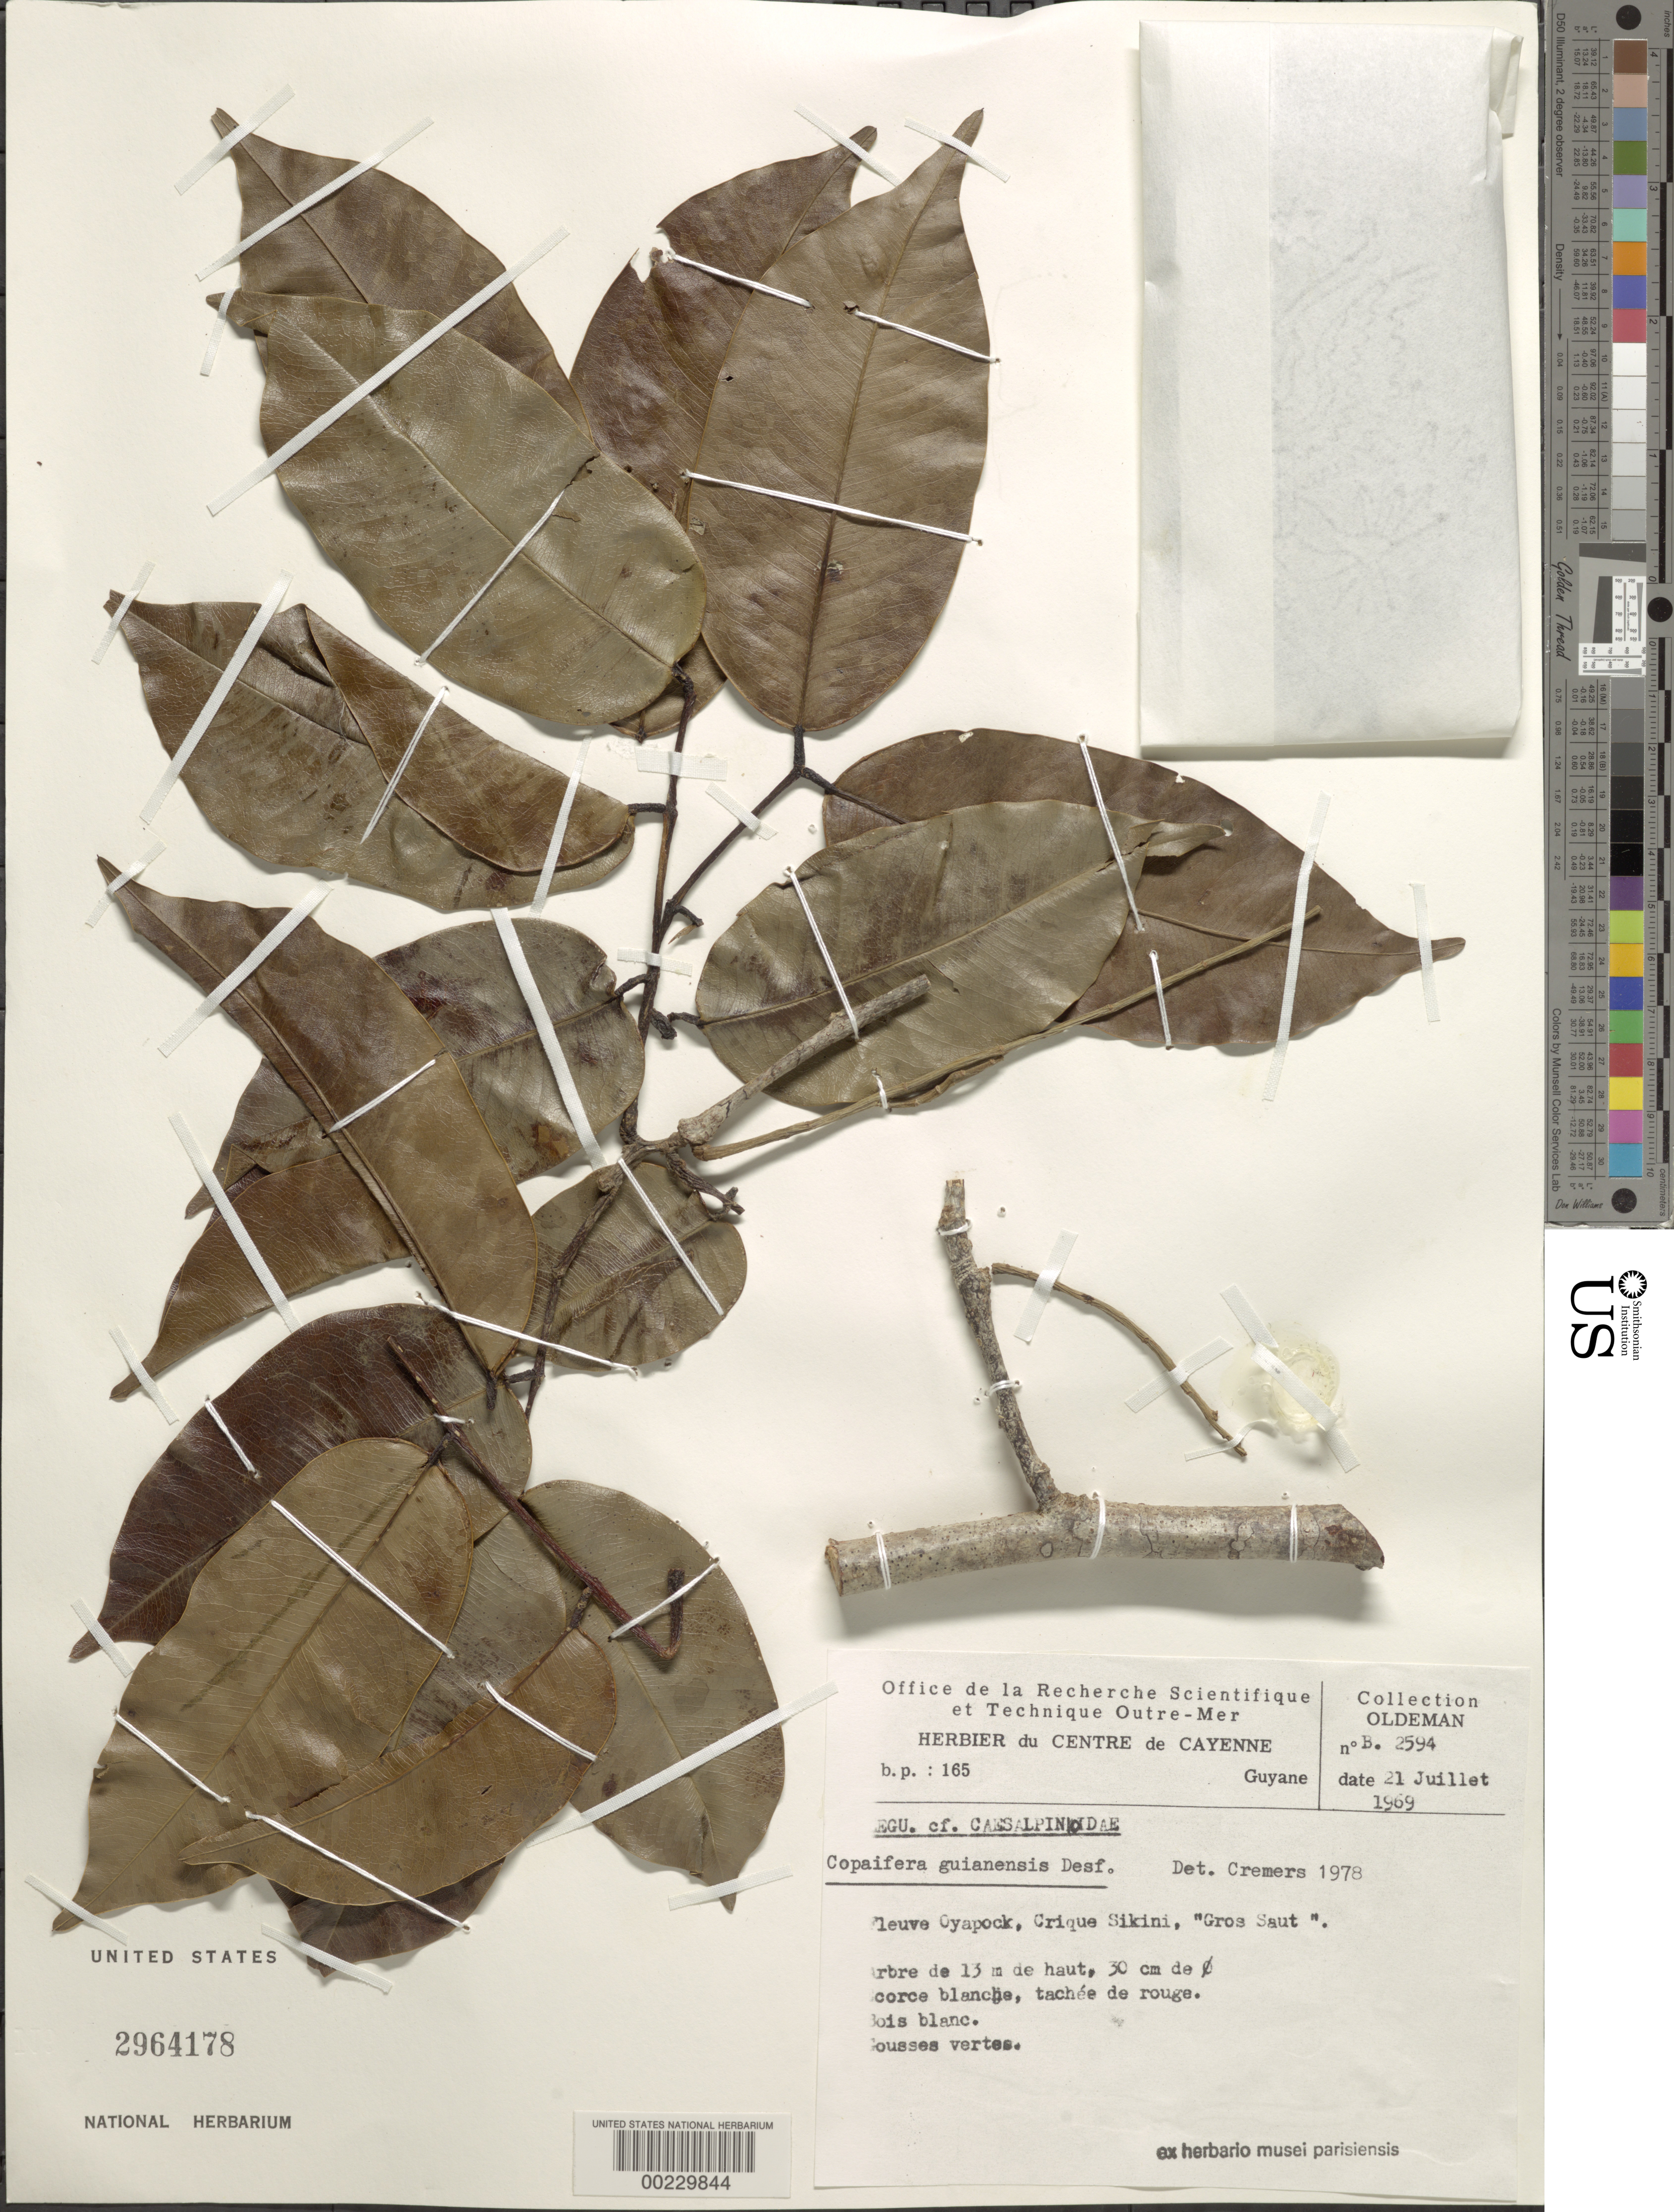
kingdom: Plantae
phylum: Tracheophyta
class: Magnoliopsida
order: Fabales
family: Fabaceae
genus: Copaifera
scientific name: Copaifera guyanensis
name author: Desf.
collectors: R. Oldeman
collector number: B2594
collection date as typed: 21 Jul 1969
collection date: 1969-07-21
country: French Guiana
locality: Fleuve oyapock, crique sikini, "gros saut"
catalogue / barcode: US 2964178